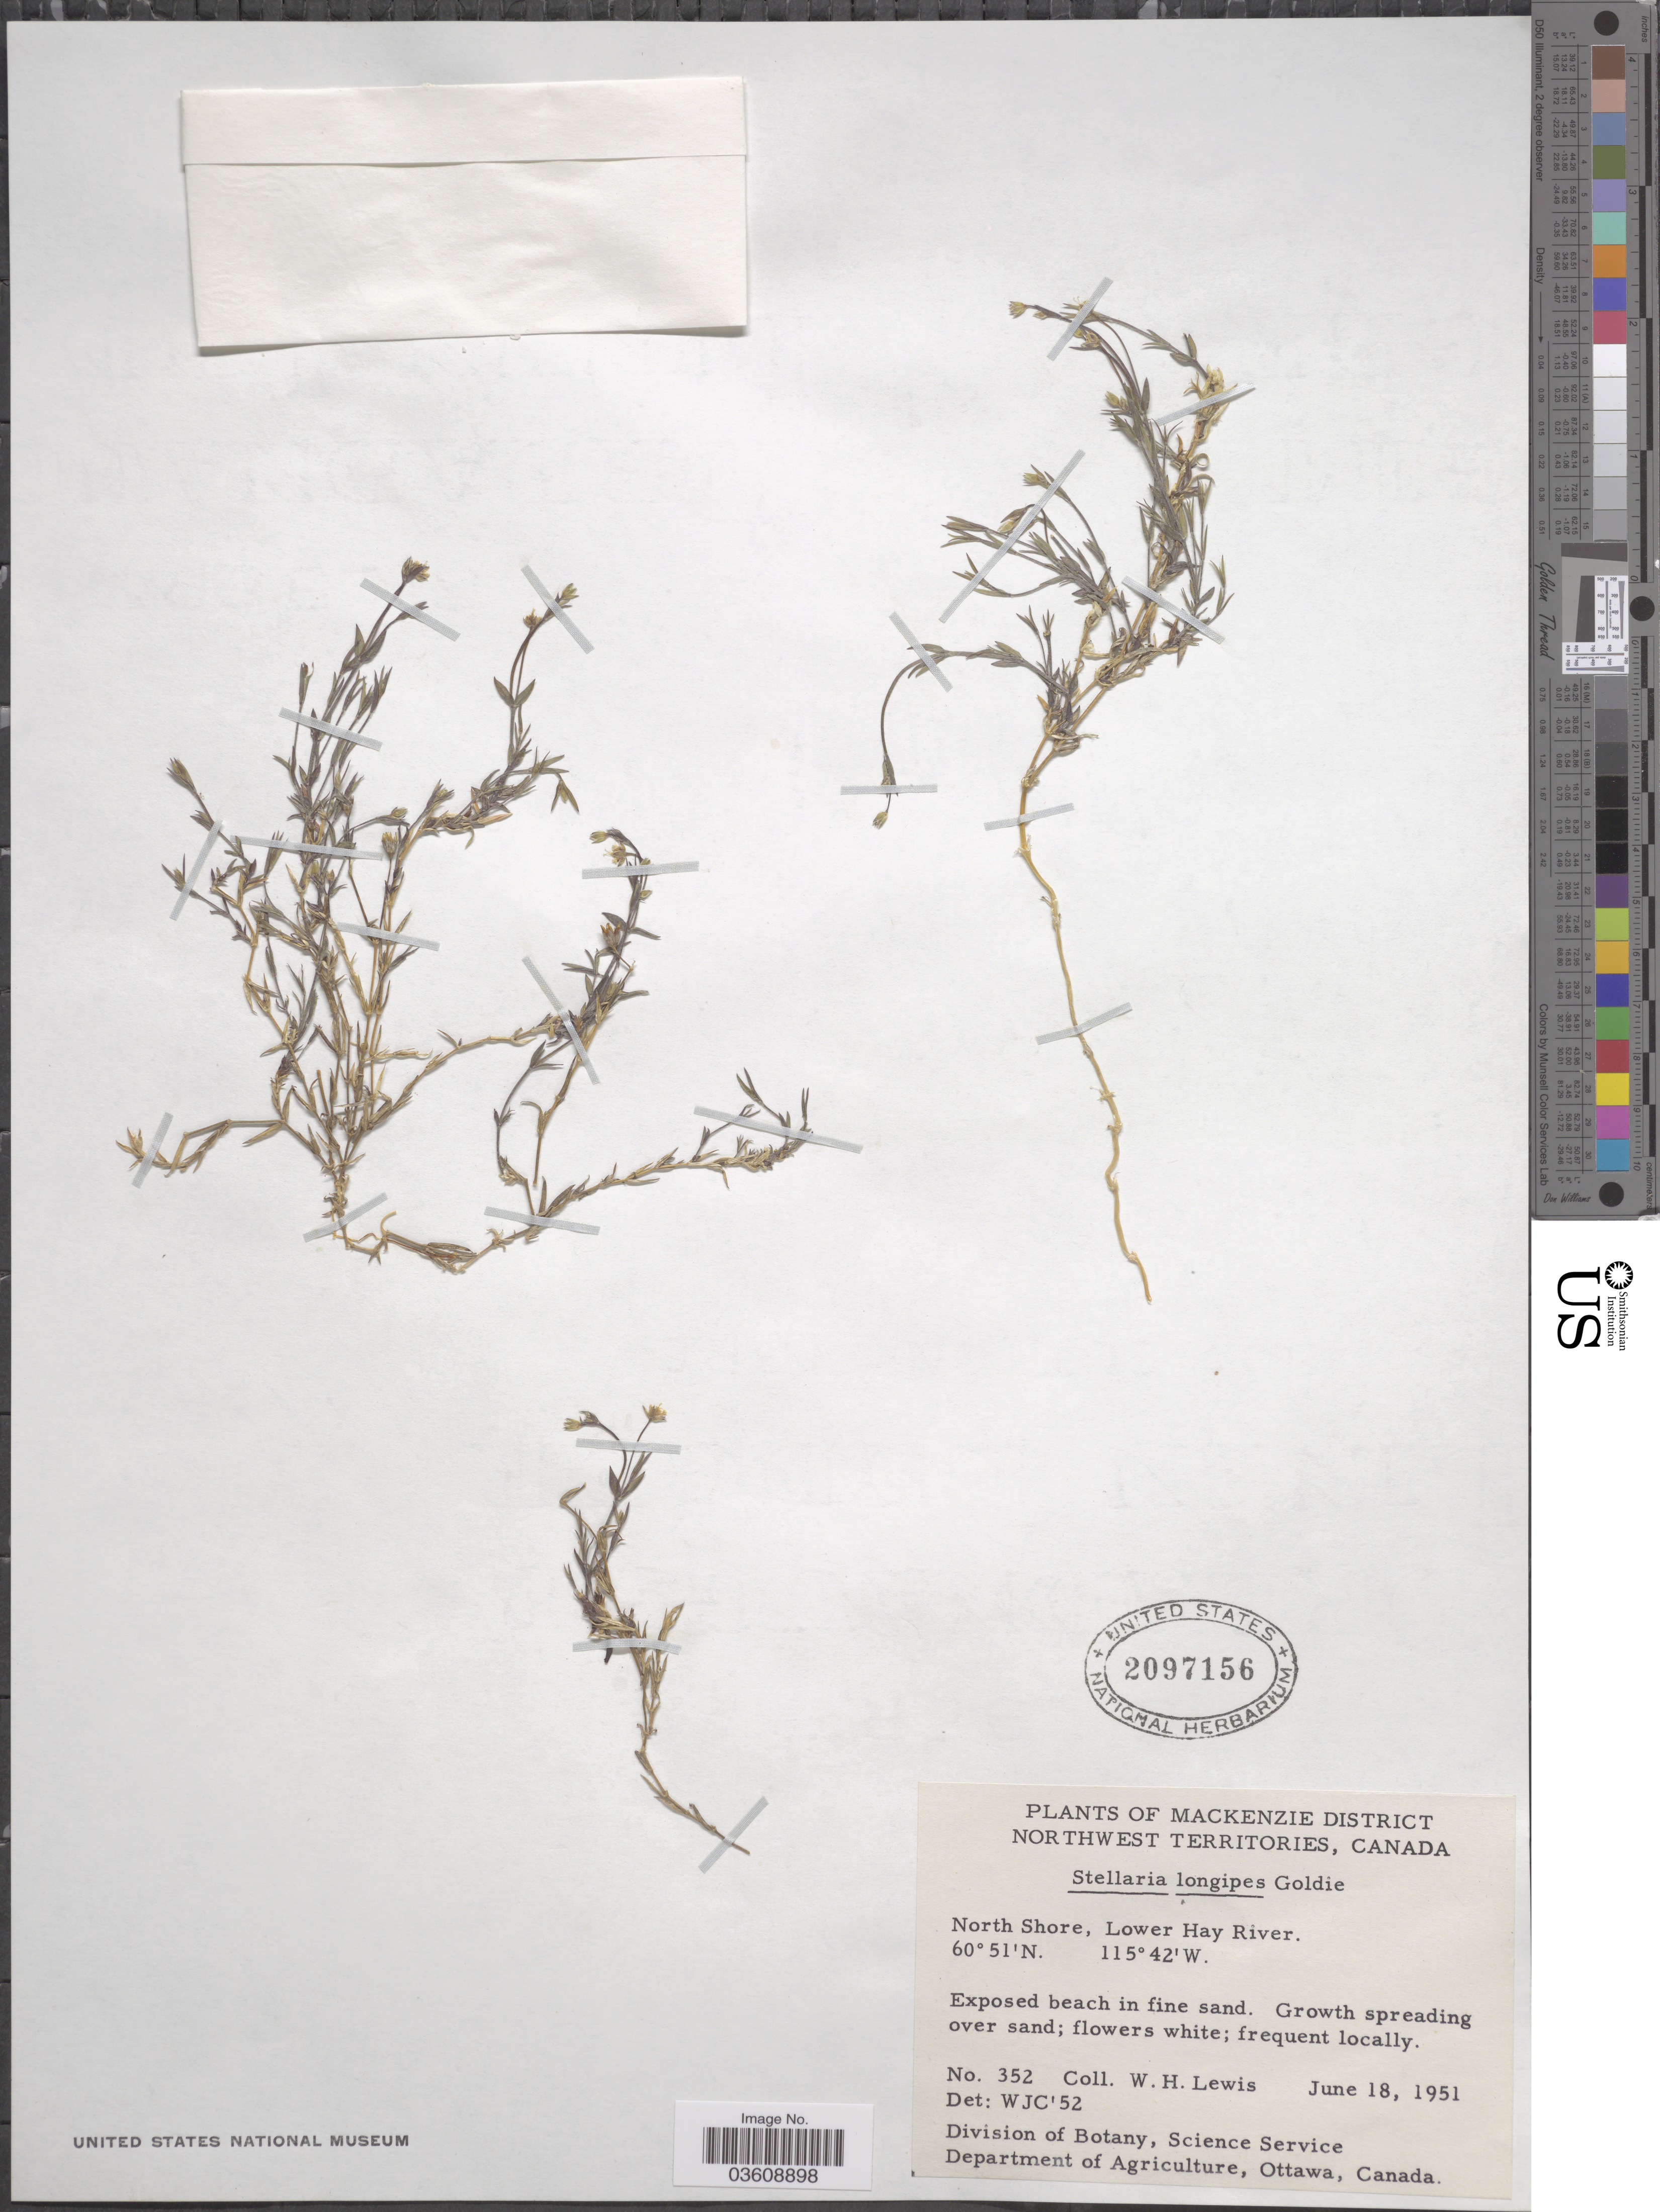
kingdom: Plantae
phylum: Tracheophyta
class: Magnoliopsida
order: Caryophyllales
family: Caryophyllaceae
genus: Stellaria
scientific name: Stellaria longipes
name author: Goldie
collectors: W. H. Lewis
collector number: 352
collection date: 1951-06-18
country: Canada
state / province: Northwest Territories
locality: Mackenzie District. North Shore, Lower Hay River.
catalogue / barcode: US 2097156